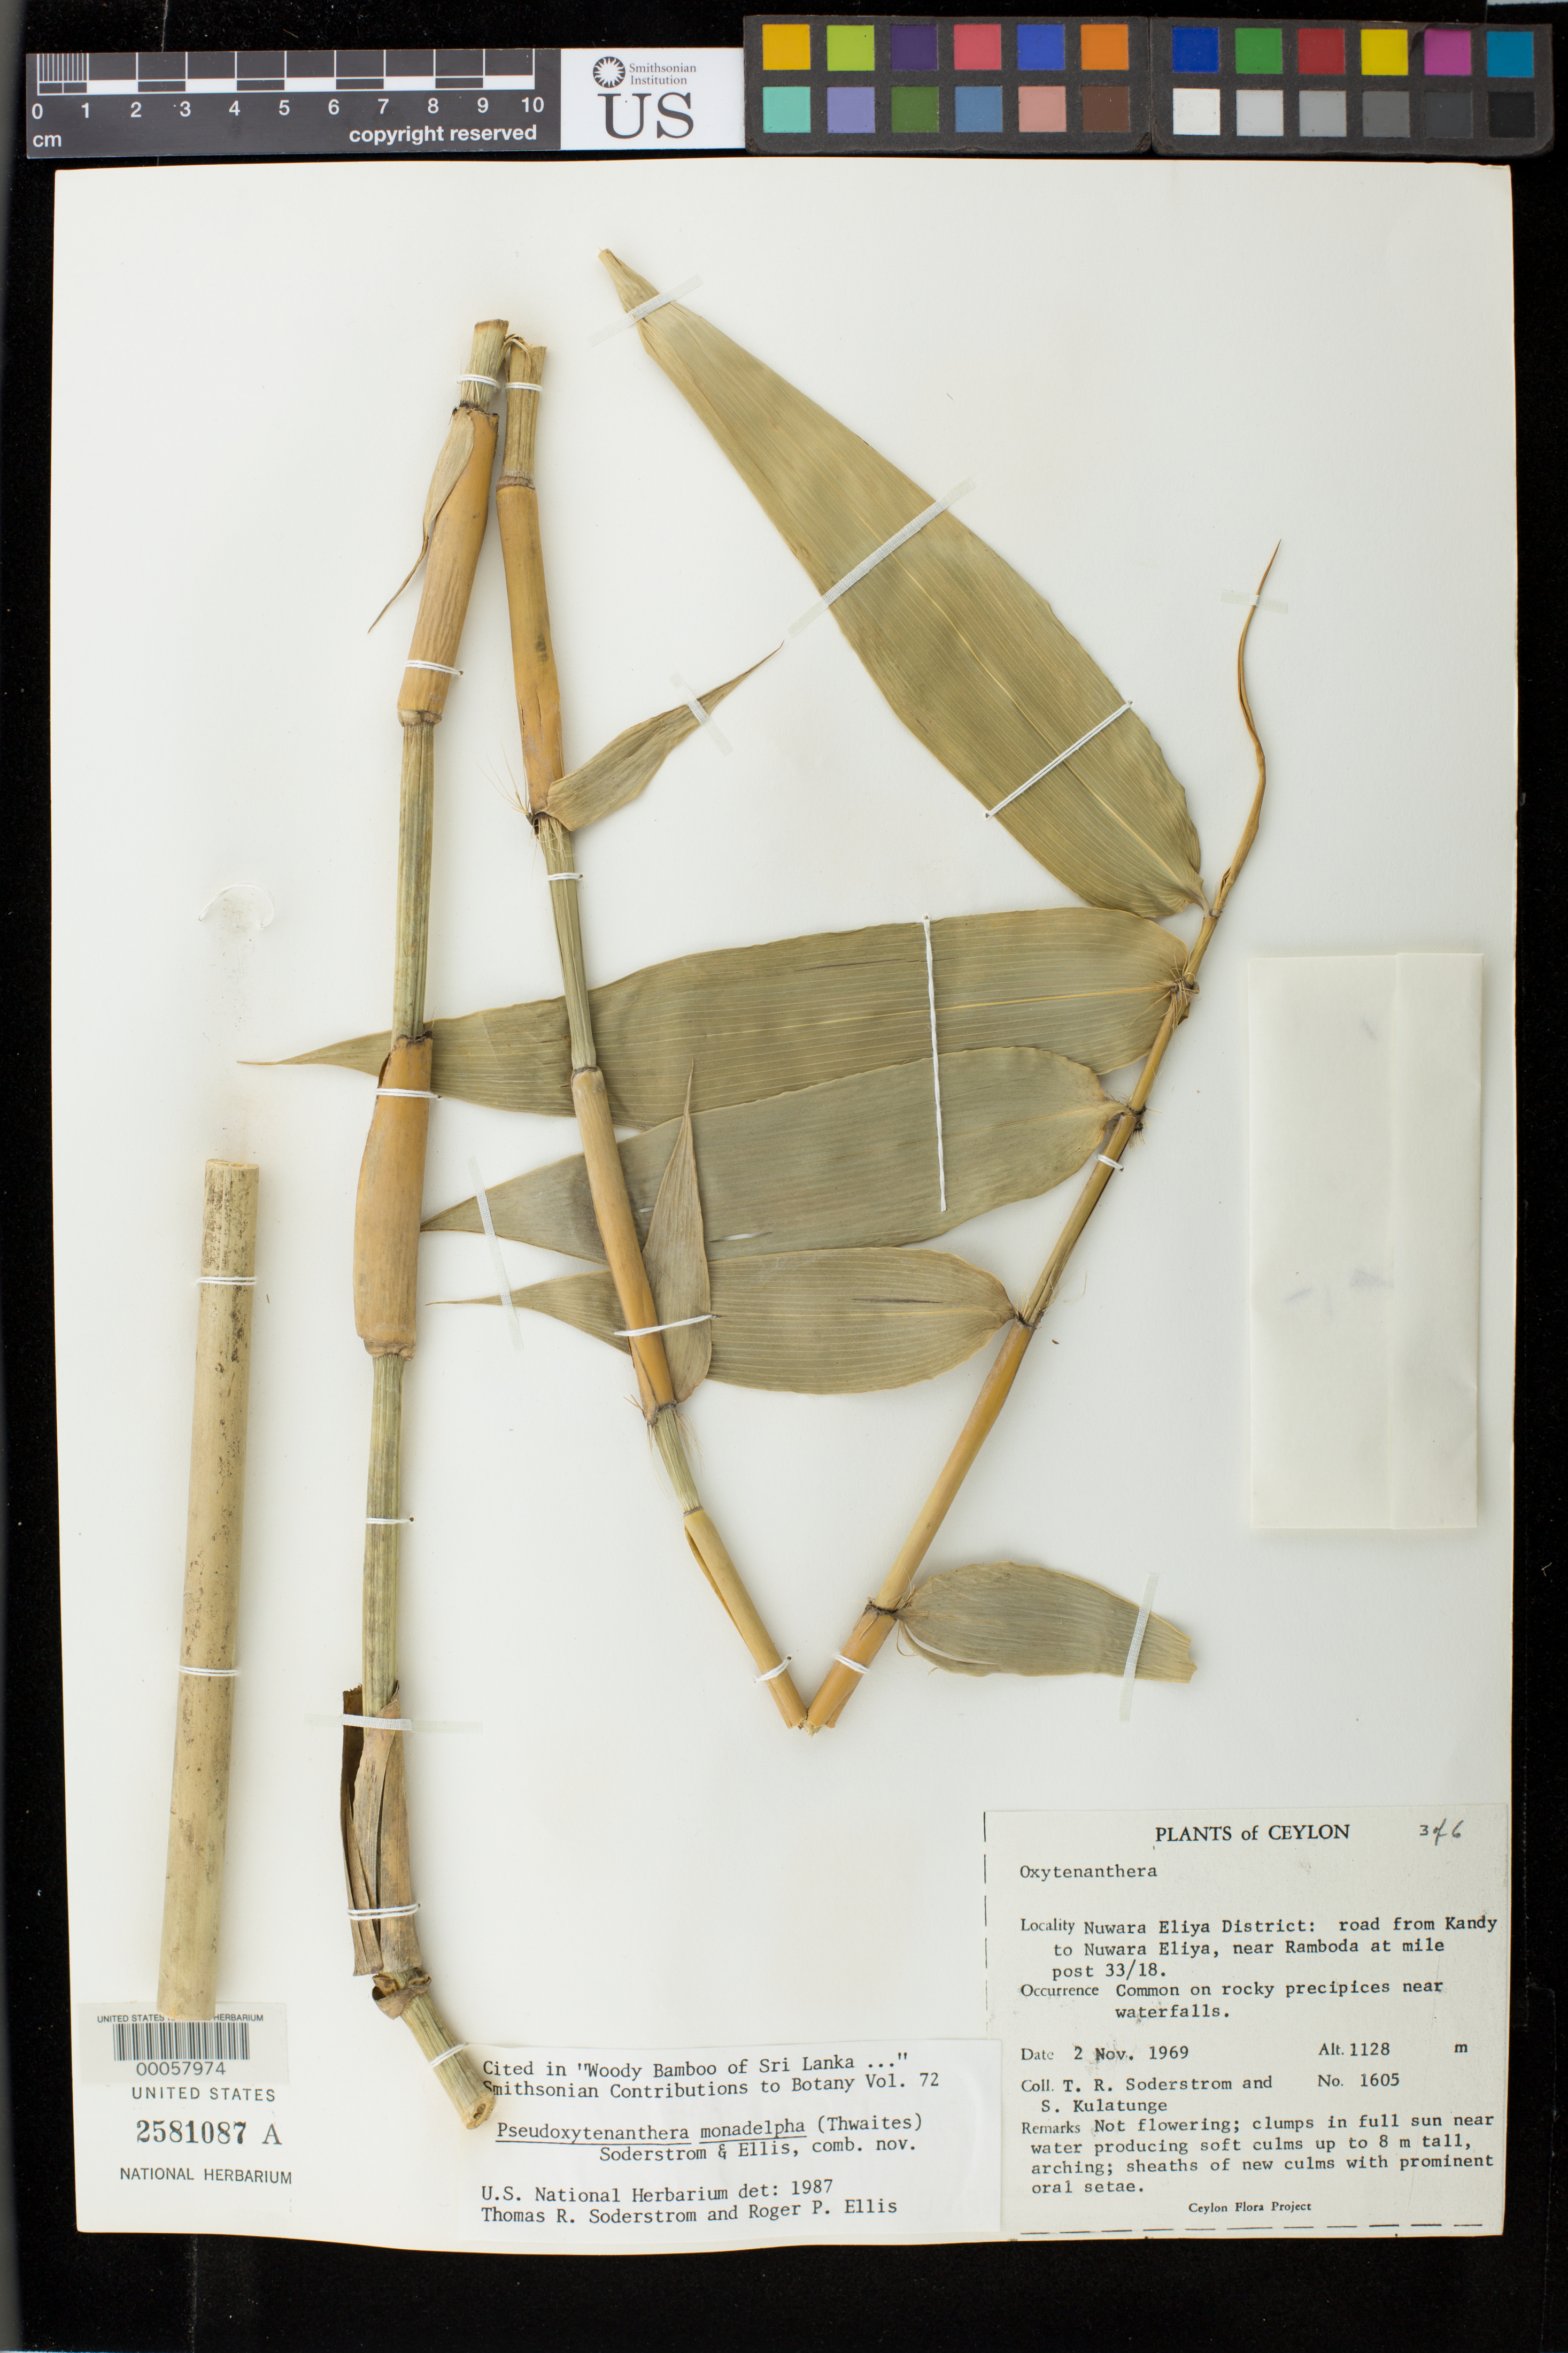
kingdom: Plantae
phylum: Tracheophyta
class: Liliopsida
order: Poales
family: Poaceae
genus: Pseudoxytenanthera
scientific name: Pseudoxytenanthera monadelpha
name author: (Thwaites) Soderstr. & J. Ellis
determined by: Soderstrom, T. R.; Ellis, R. P.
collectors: T. R. Soderstrom & S. Kulatunge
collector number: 1605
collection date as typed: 02 Nov 1969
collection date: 1969-11-02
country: Sri Lanka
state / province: Central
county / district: Nuwara Eliya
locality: Road from Kandy to Nuwara Eliya, near Ramboda at mile post 33/18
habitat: rocky precipices near waterfalls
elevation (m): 1128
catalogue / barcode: US 2581087